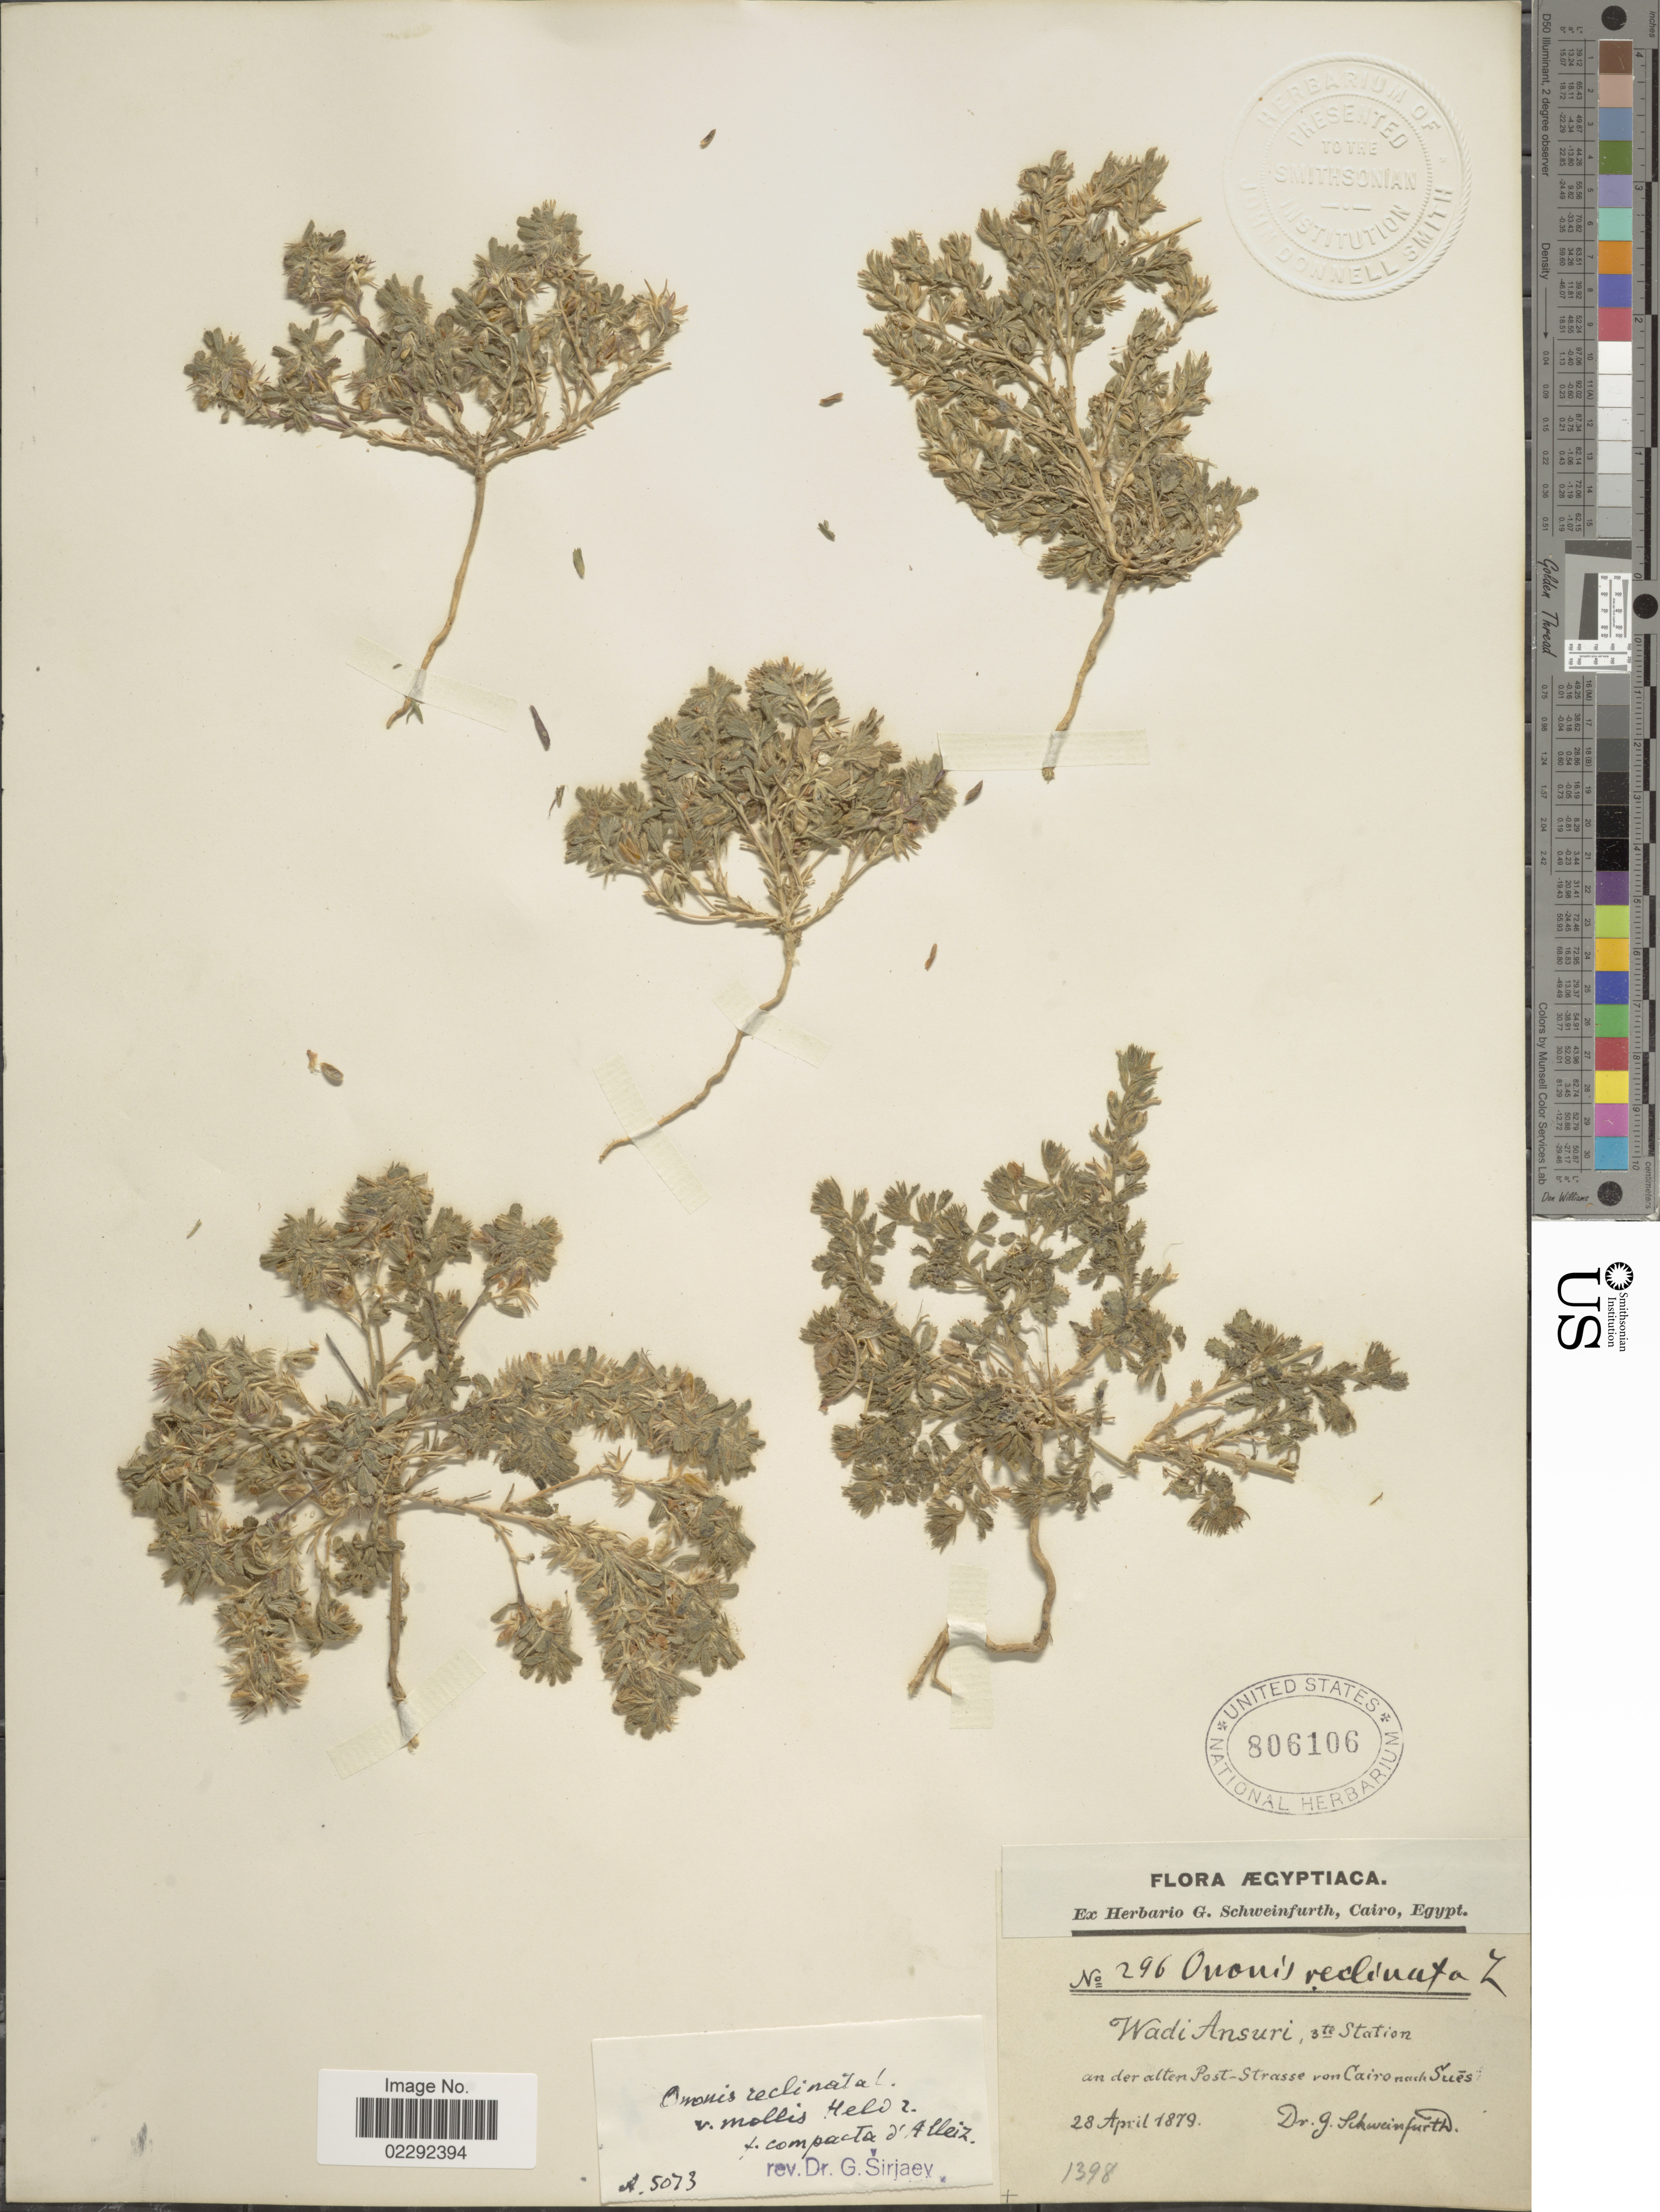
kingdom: Plantae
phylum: Tracheophyta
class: Magnoliopsida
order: Fabales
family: Fabaceae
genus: Ononis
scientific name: Ononis reclinata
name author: L.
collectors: G. A. Schweinfurth (herbarium)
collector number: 296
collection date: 1879-04-28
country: Egypt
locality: An der alten Post-Strasse von Cairo nach Sues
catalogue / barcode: US 806106